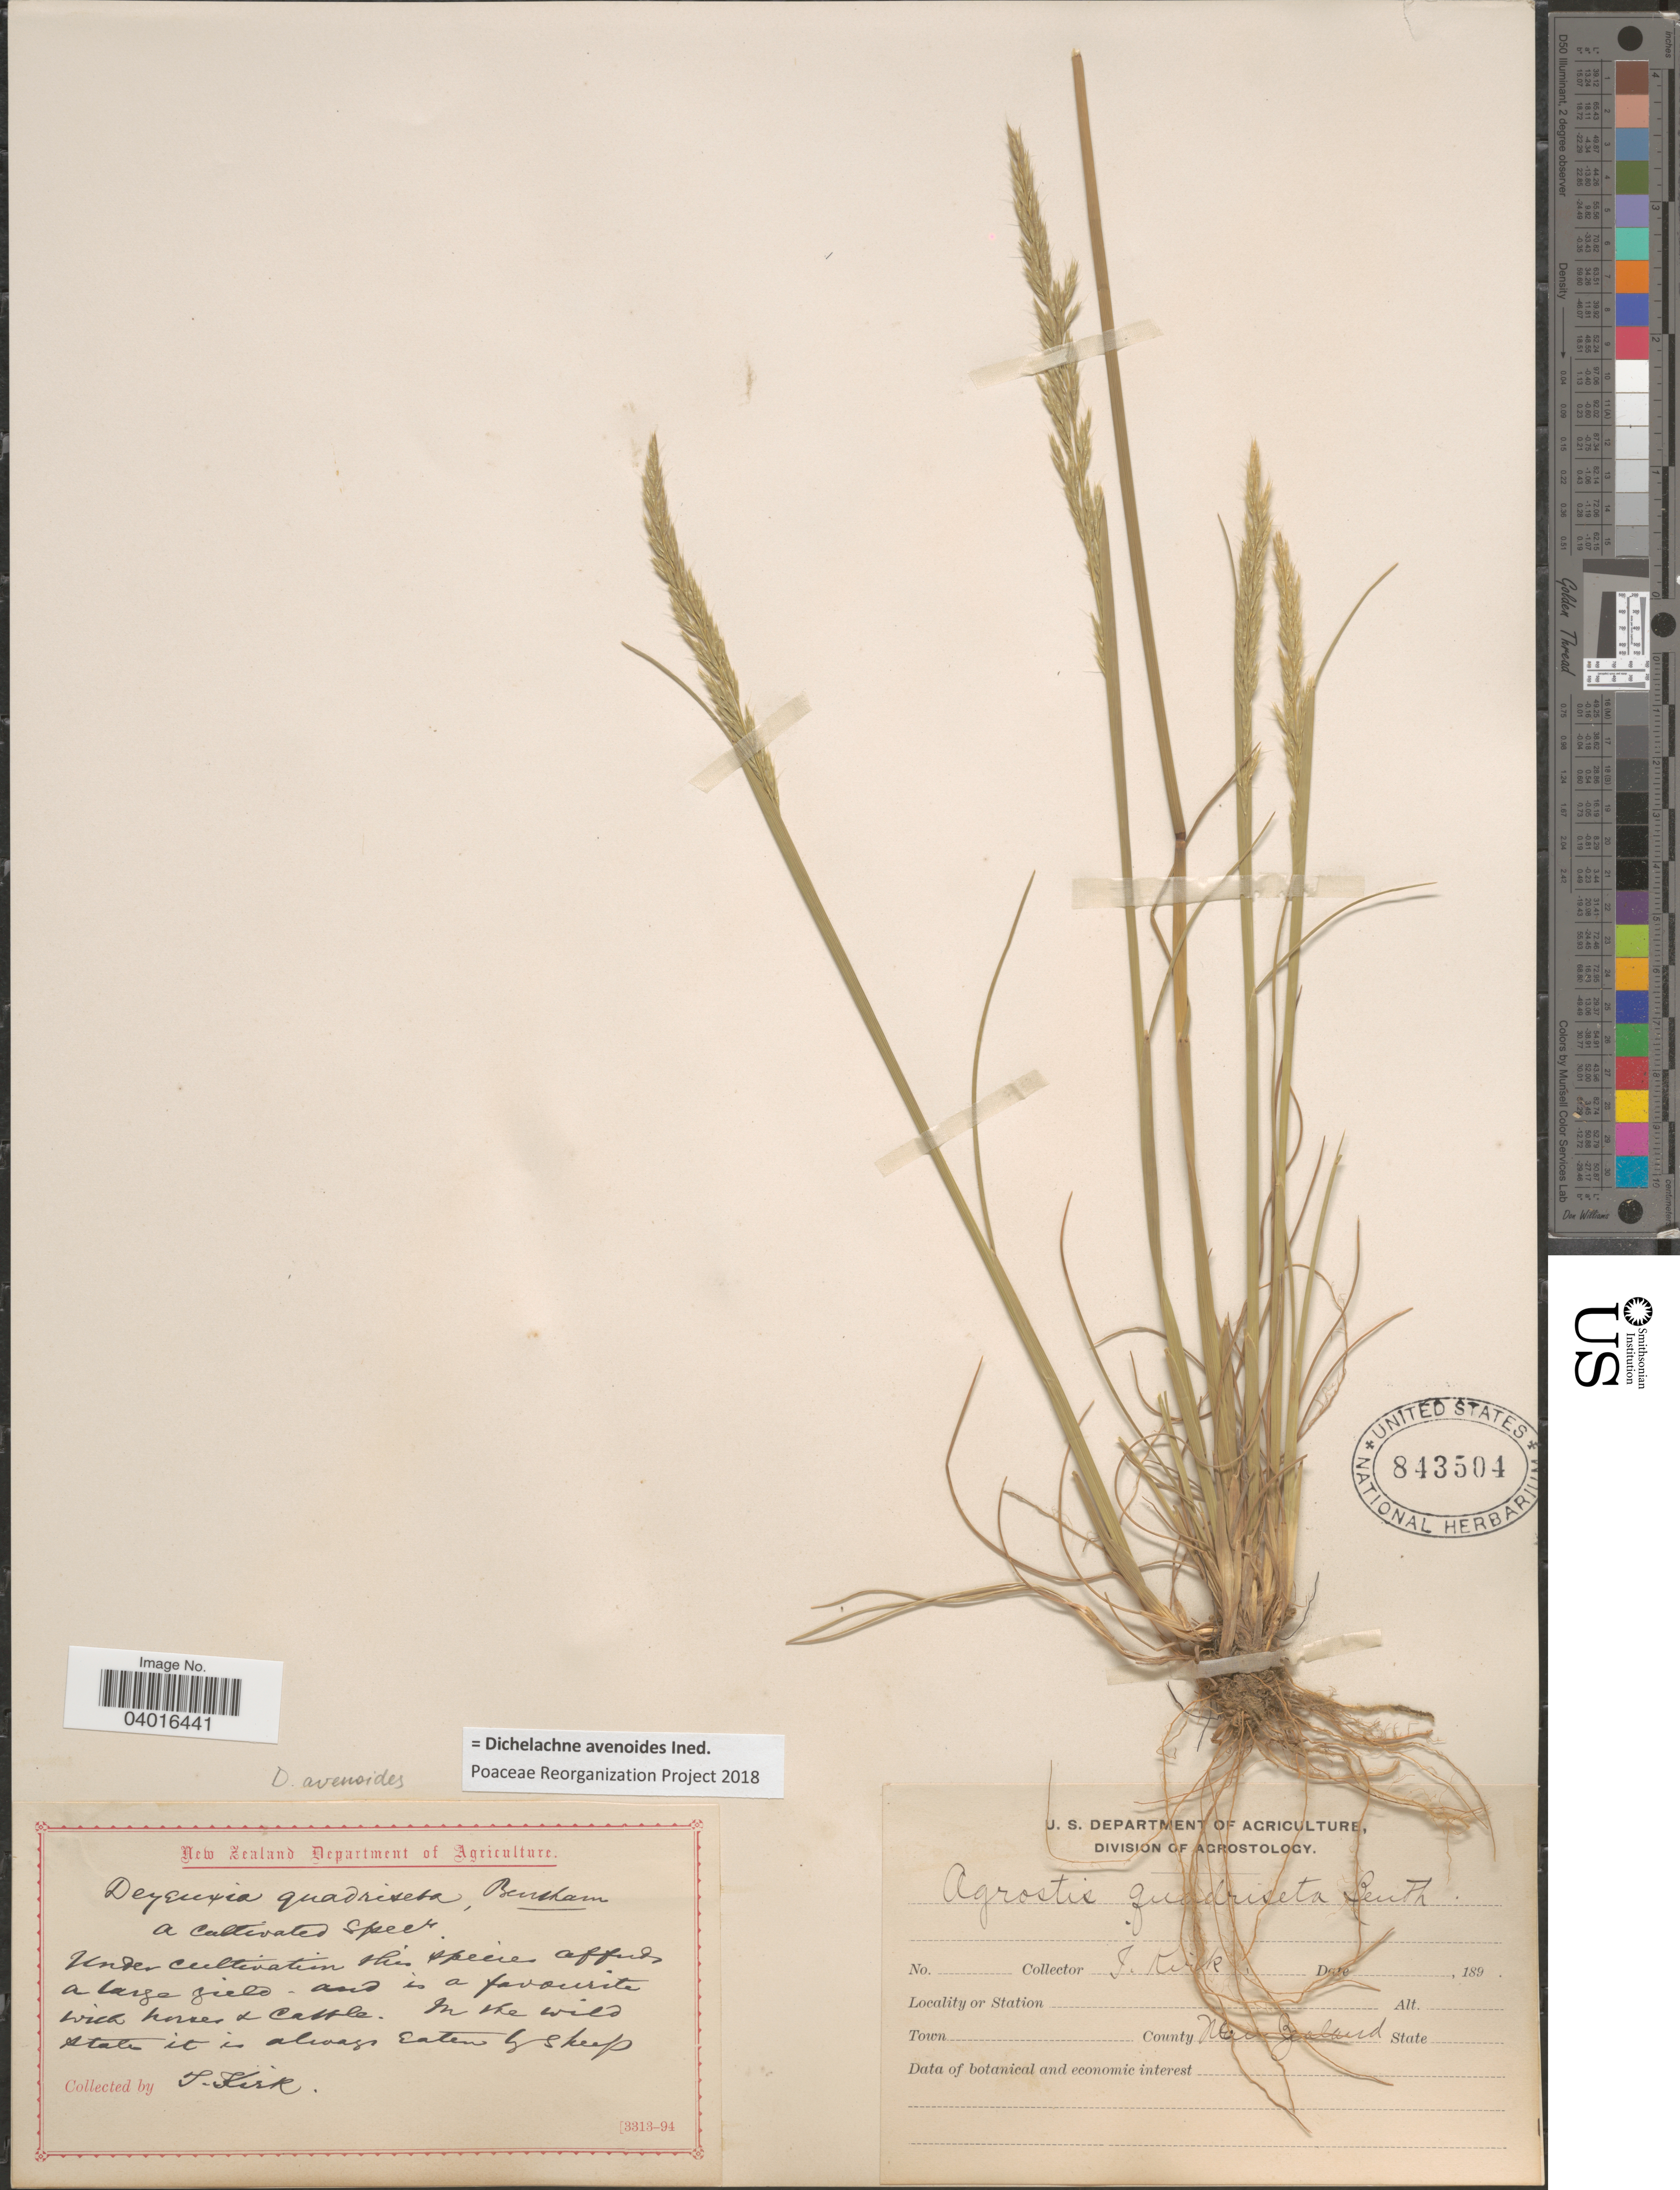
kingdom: Plantae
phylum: Tracheophyta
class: Liliopsida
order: Poales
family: Poaceae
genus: Pentapogon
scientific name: Pentapogon avenoides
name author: (Hook. f.) P.M. Peterson et al.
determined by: Wagner, W. L., (BOT), Smithsonian Institution - National Museum of Natural History (UNITED STATES)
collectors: T. Kirk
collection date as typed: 189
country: New Zealand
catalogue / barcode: US 843504